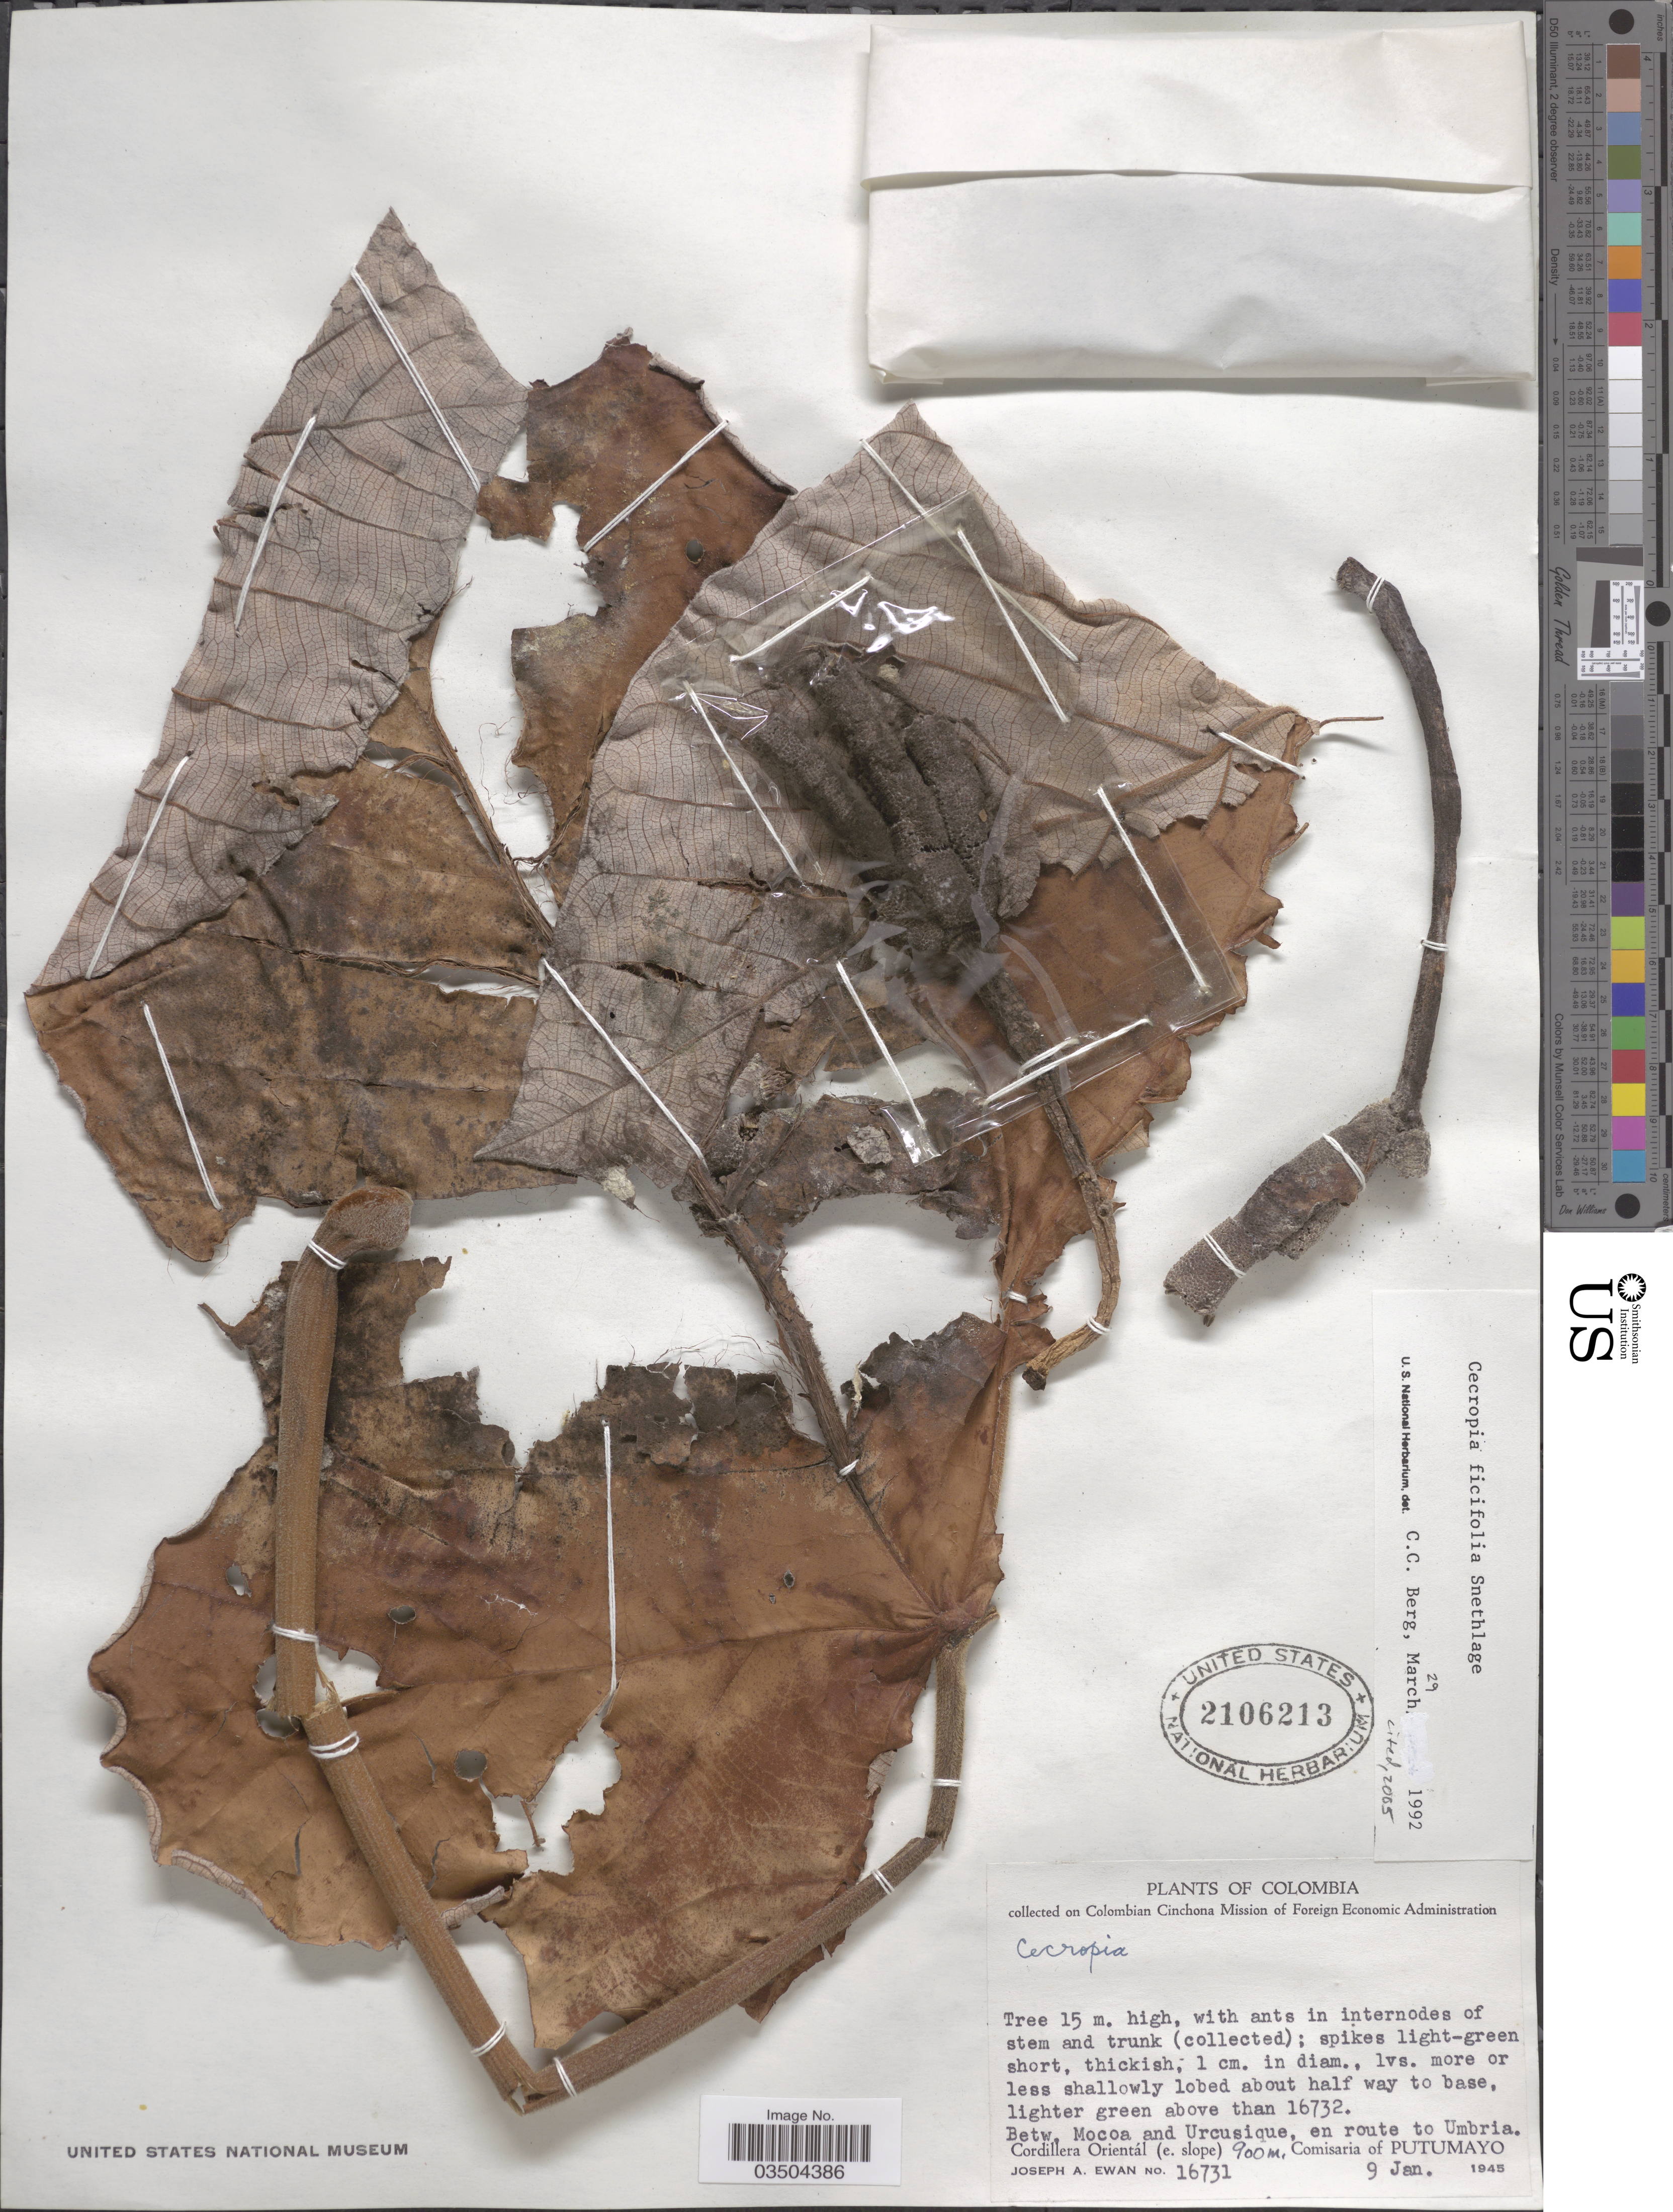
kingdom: Plantae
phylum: Tracheophyta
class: Magnoliopsida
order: Rosales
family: Urticaceae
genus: Cecropia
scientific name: Cecropia ficifolia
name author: Snethlage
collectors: J. A. Ewan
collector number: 16731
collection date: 1945-01-09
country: Colombia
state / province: Putumayo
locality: Betw. Mocoa and Urcusique, en route to Umbria. Cordillera Orientál (e. slope). Comisaria of Putumayo.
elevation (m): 900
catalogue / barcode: US 2106213